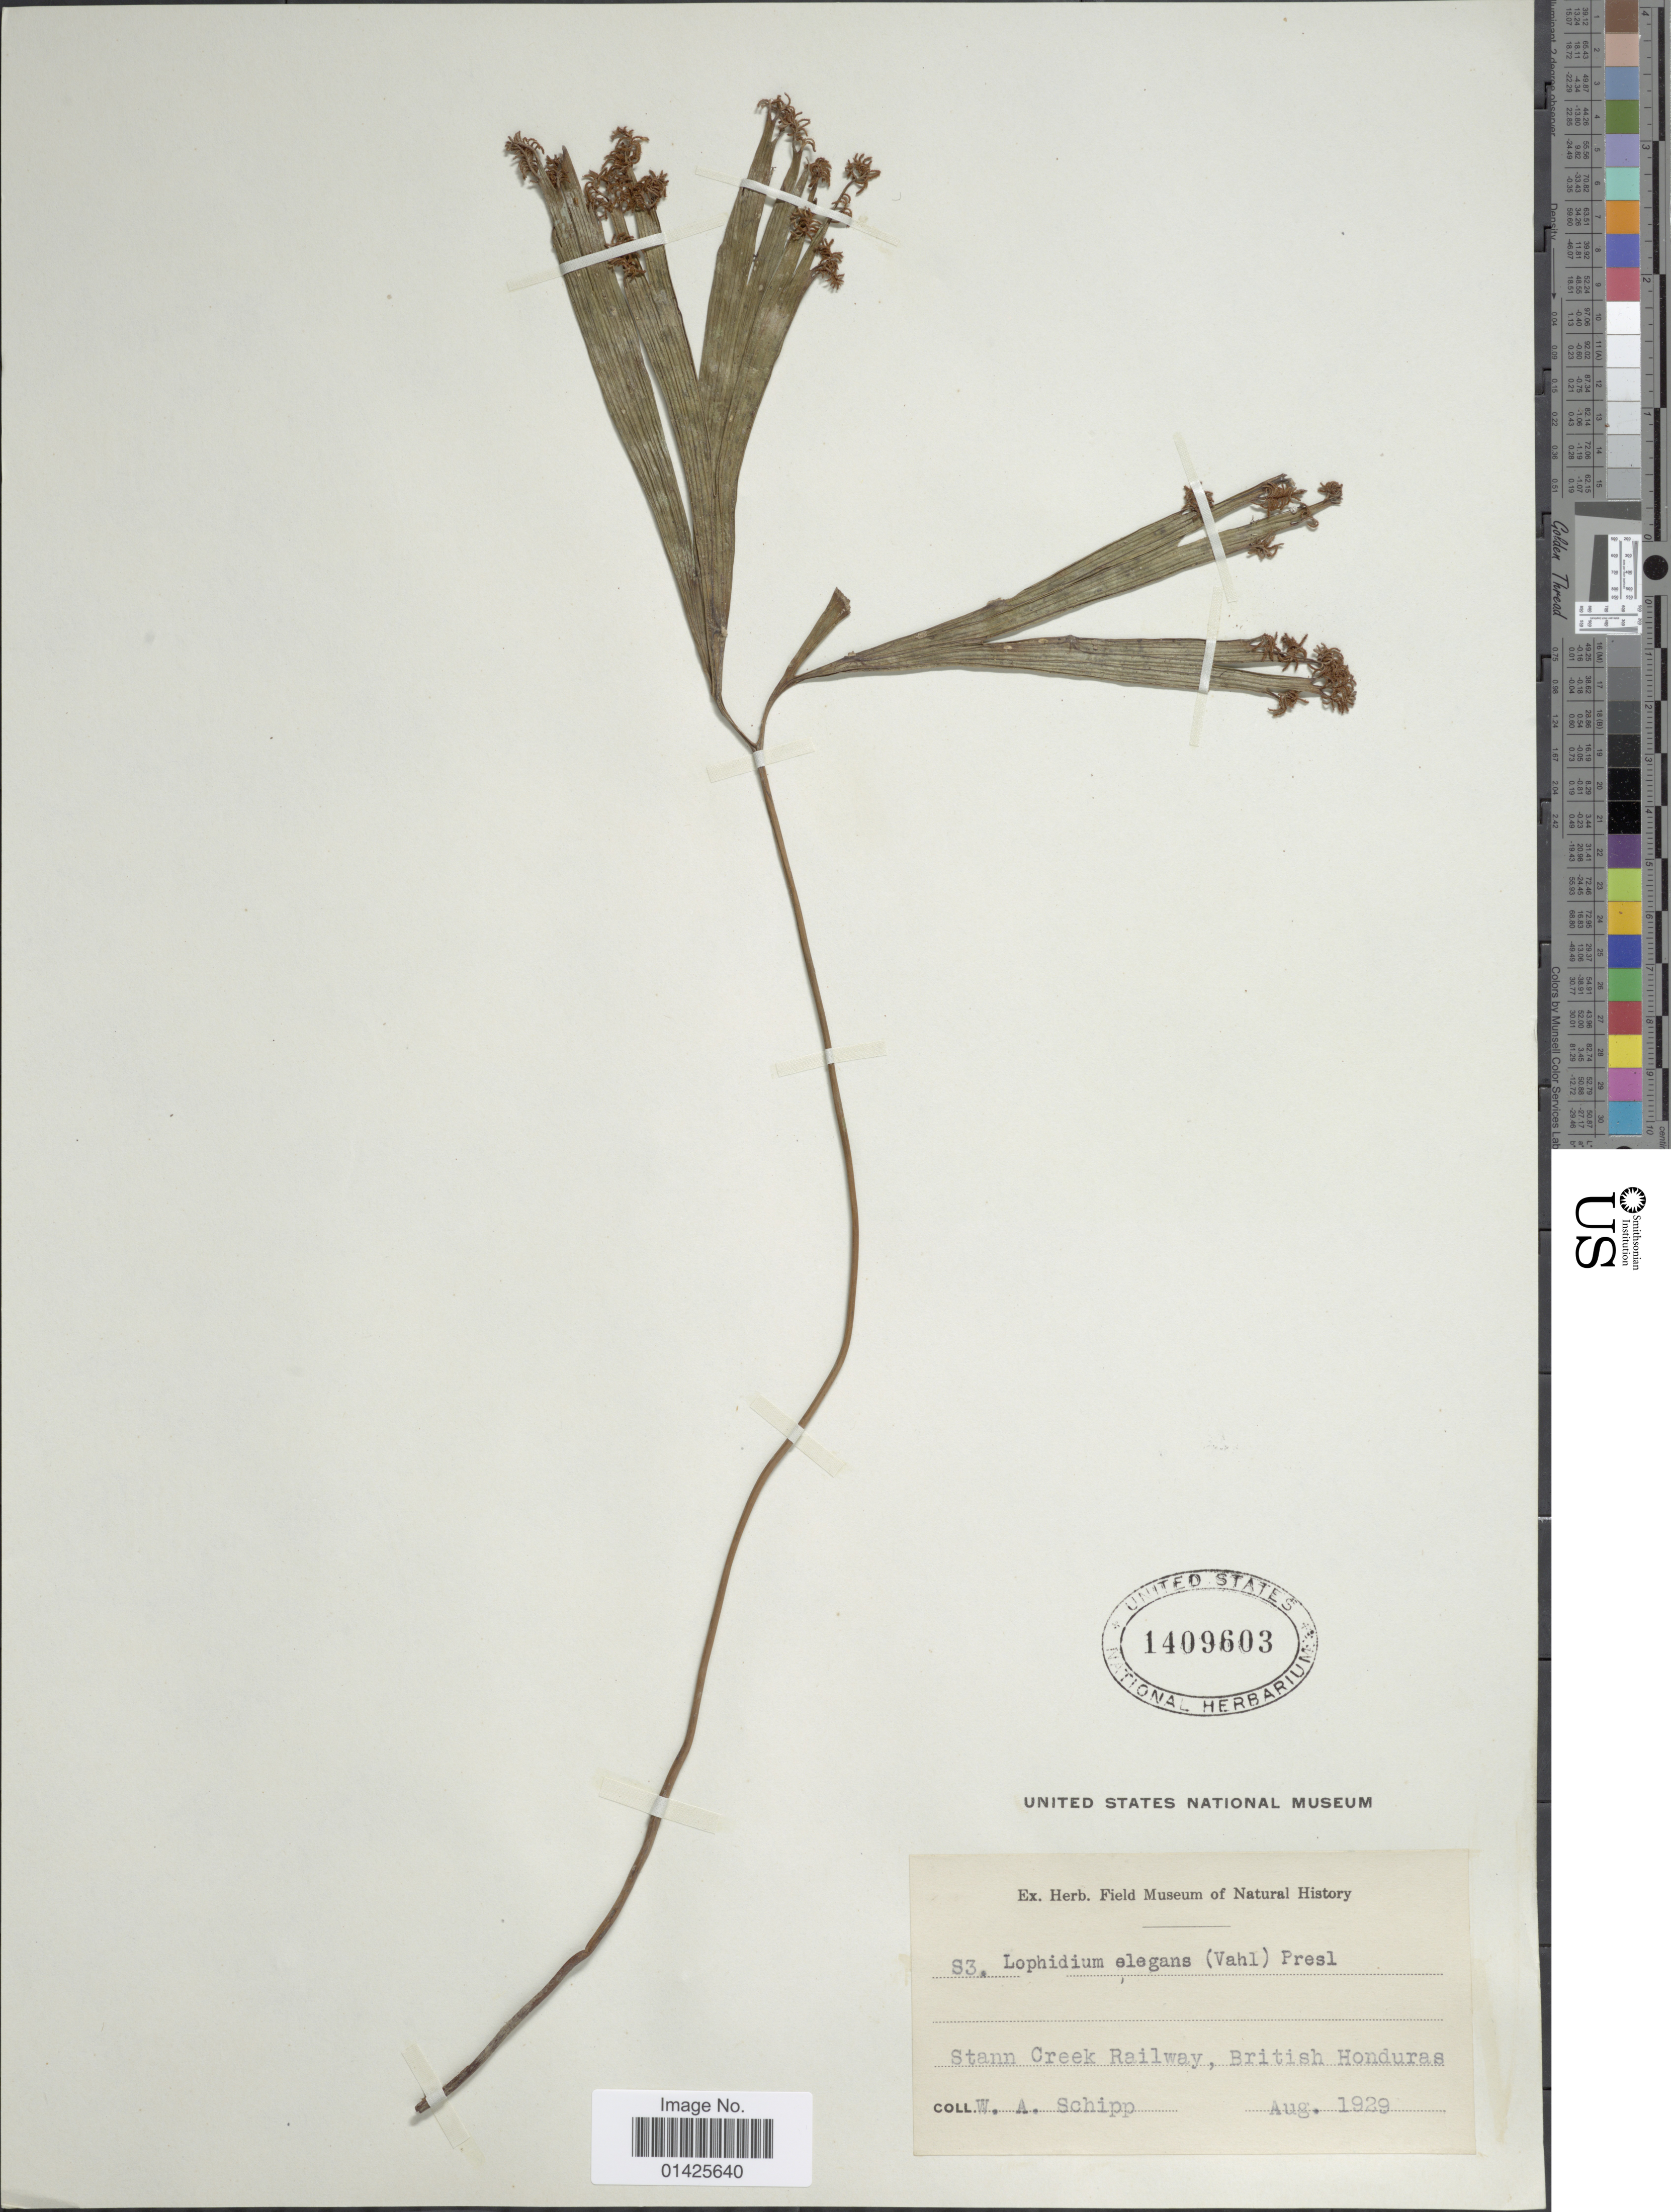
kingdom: Plantae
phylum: Tracheophyta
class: Polypodiopsida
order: Schizaeales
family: Schizaeaceae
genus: Schizaea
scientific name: Schizaea elegans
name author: (Vahl) Sw.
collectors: W. Schipp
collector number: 93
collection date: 1929-08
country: Belize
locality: Stann Creek Railway, British Honduras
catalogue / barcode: US 1409603